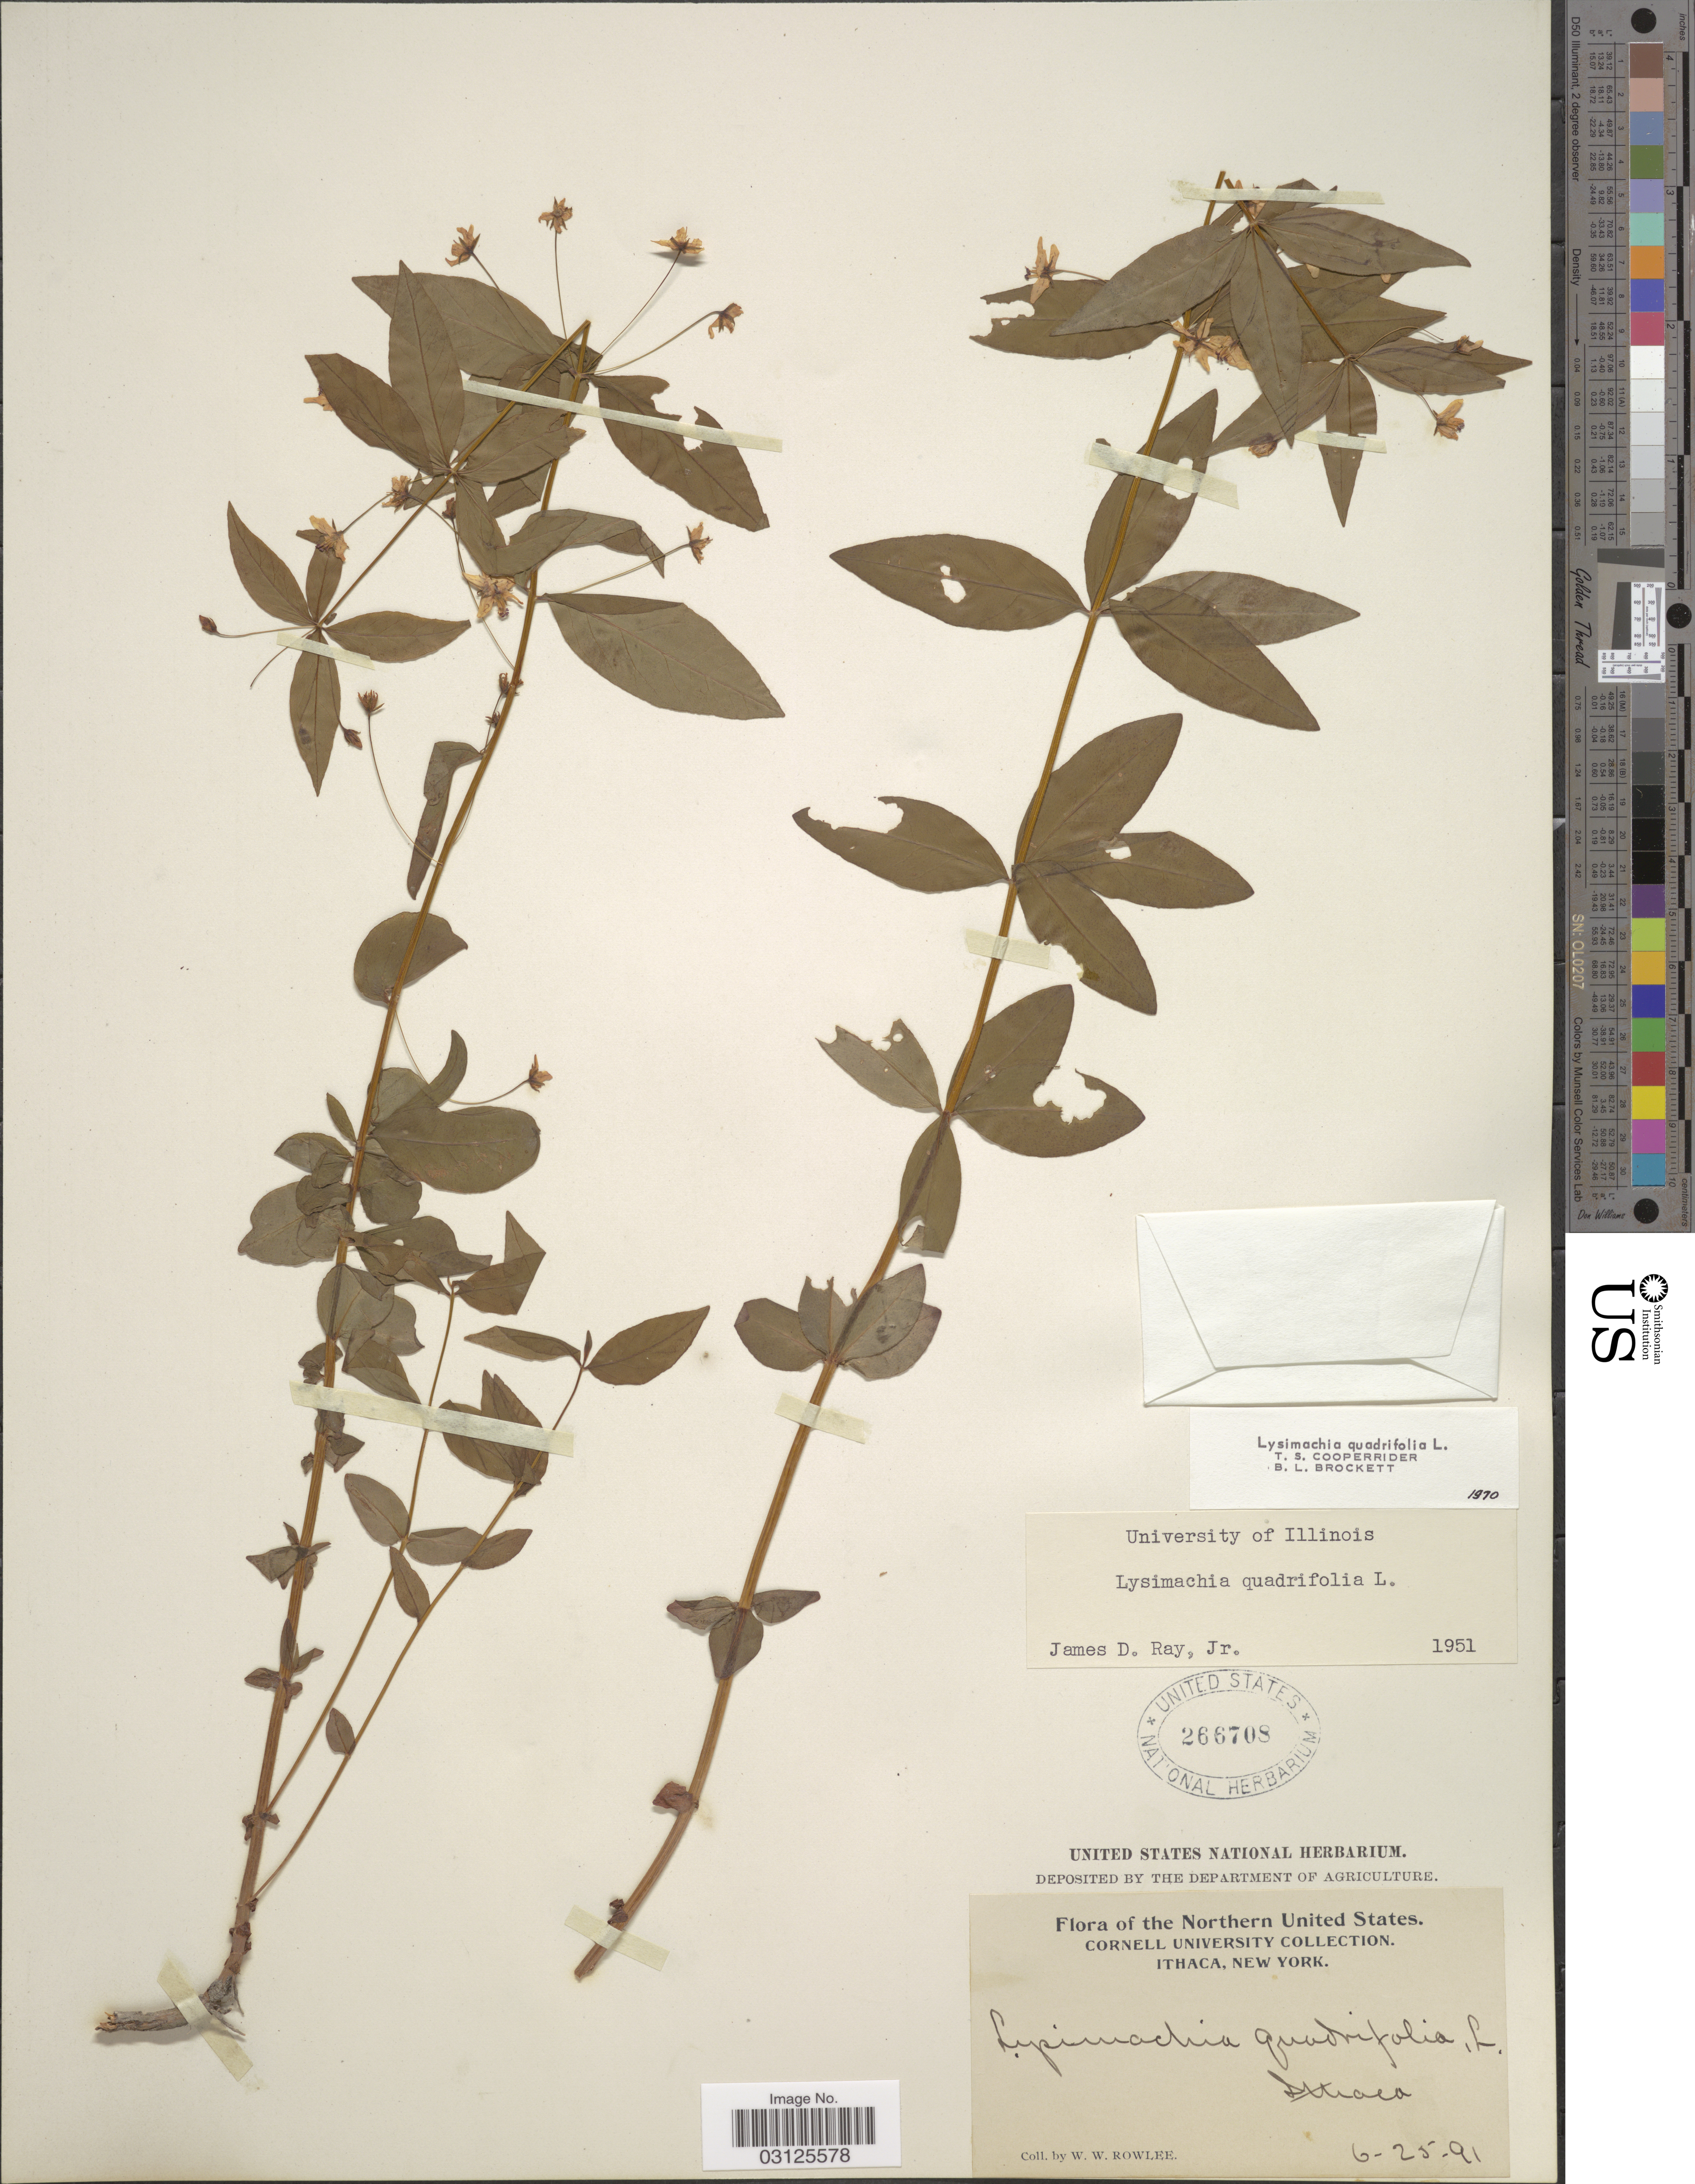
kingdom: Plantae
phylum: Tracheophyta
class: Magnoliopsida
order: Ericales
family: Primulaceae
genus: Lysimachia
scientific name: Lysimachia quadrifolia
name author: L.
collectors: W. W. Rowlee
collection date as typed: Transcribed d/m/y: 25/6/91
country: United States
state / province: New York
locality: The Northern United States, Ithaca.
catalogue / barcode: US 266708